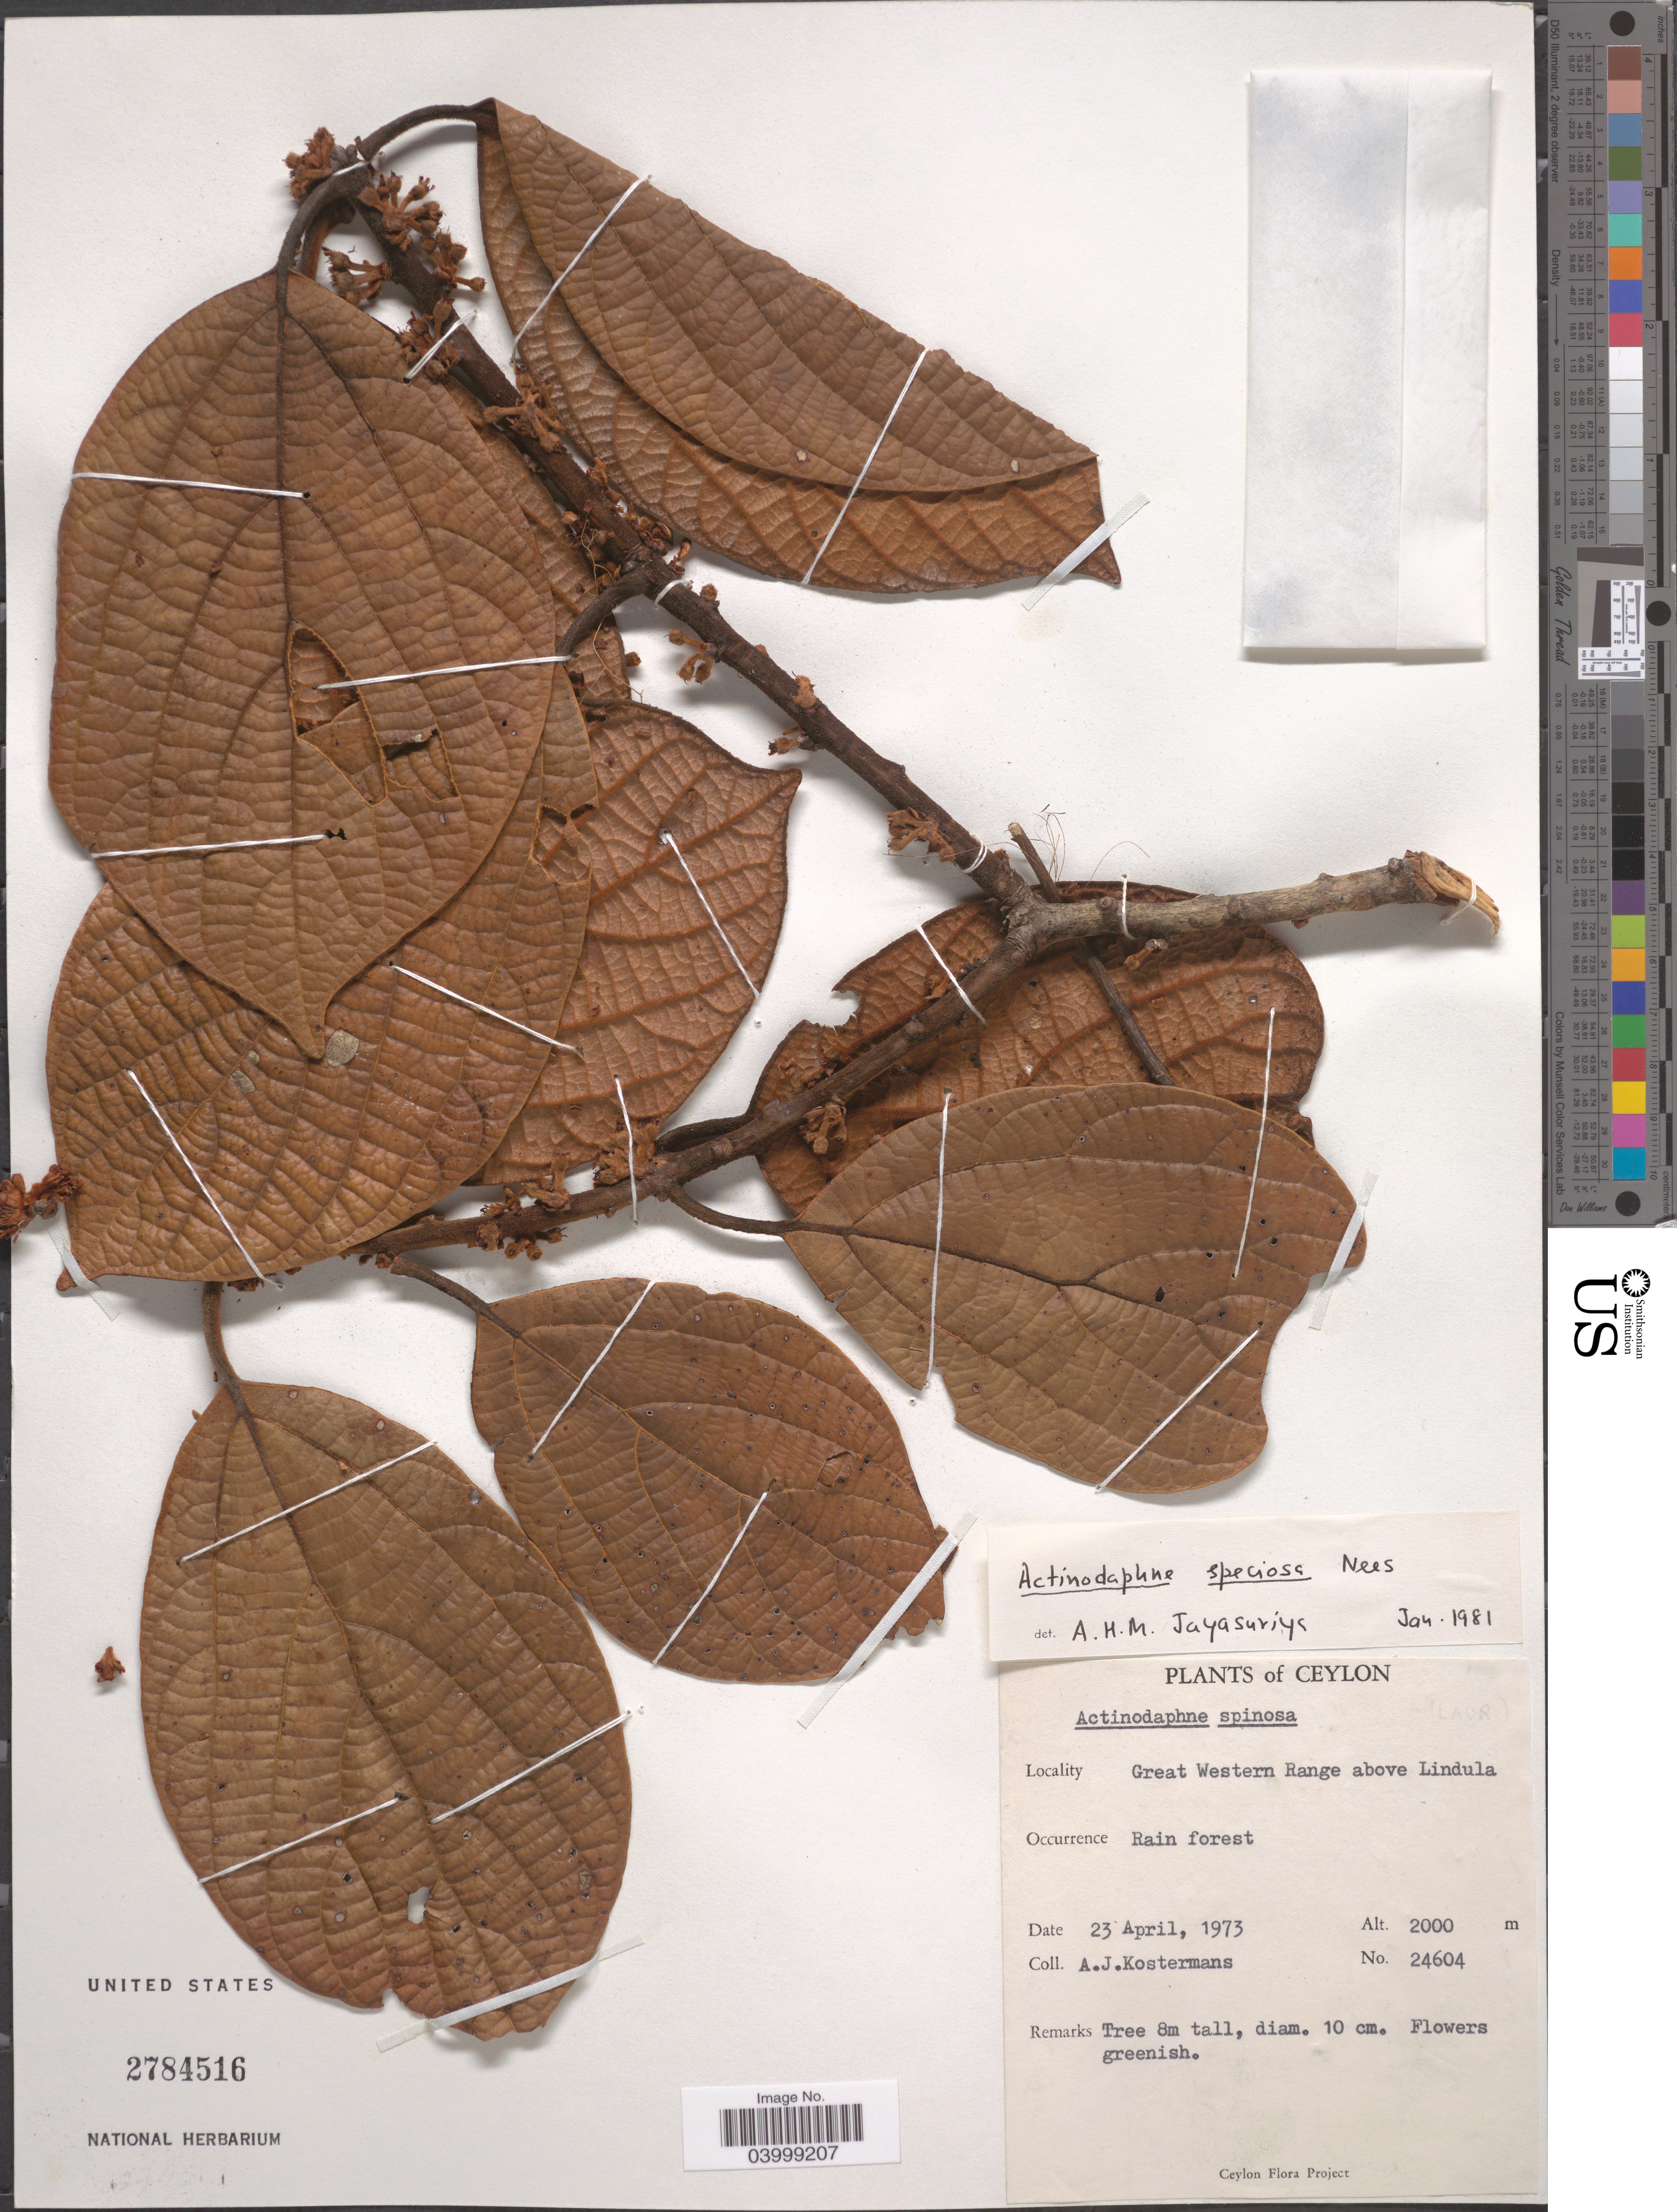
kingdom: Plantae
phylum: Tracheophyta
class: Magnoliopsida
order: Laurales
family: Lauraceae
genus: Actinodaphne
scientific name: Actinodaphne speciosa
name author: Nees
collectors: A. J. G. Kostermans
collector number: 24604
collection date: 1973-04-23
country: Sri Lanka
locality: Ceylon. Great Western Range above Lindula.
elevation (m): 2000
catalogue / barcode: US 2784516